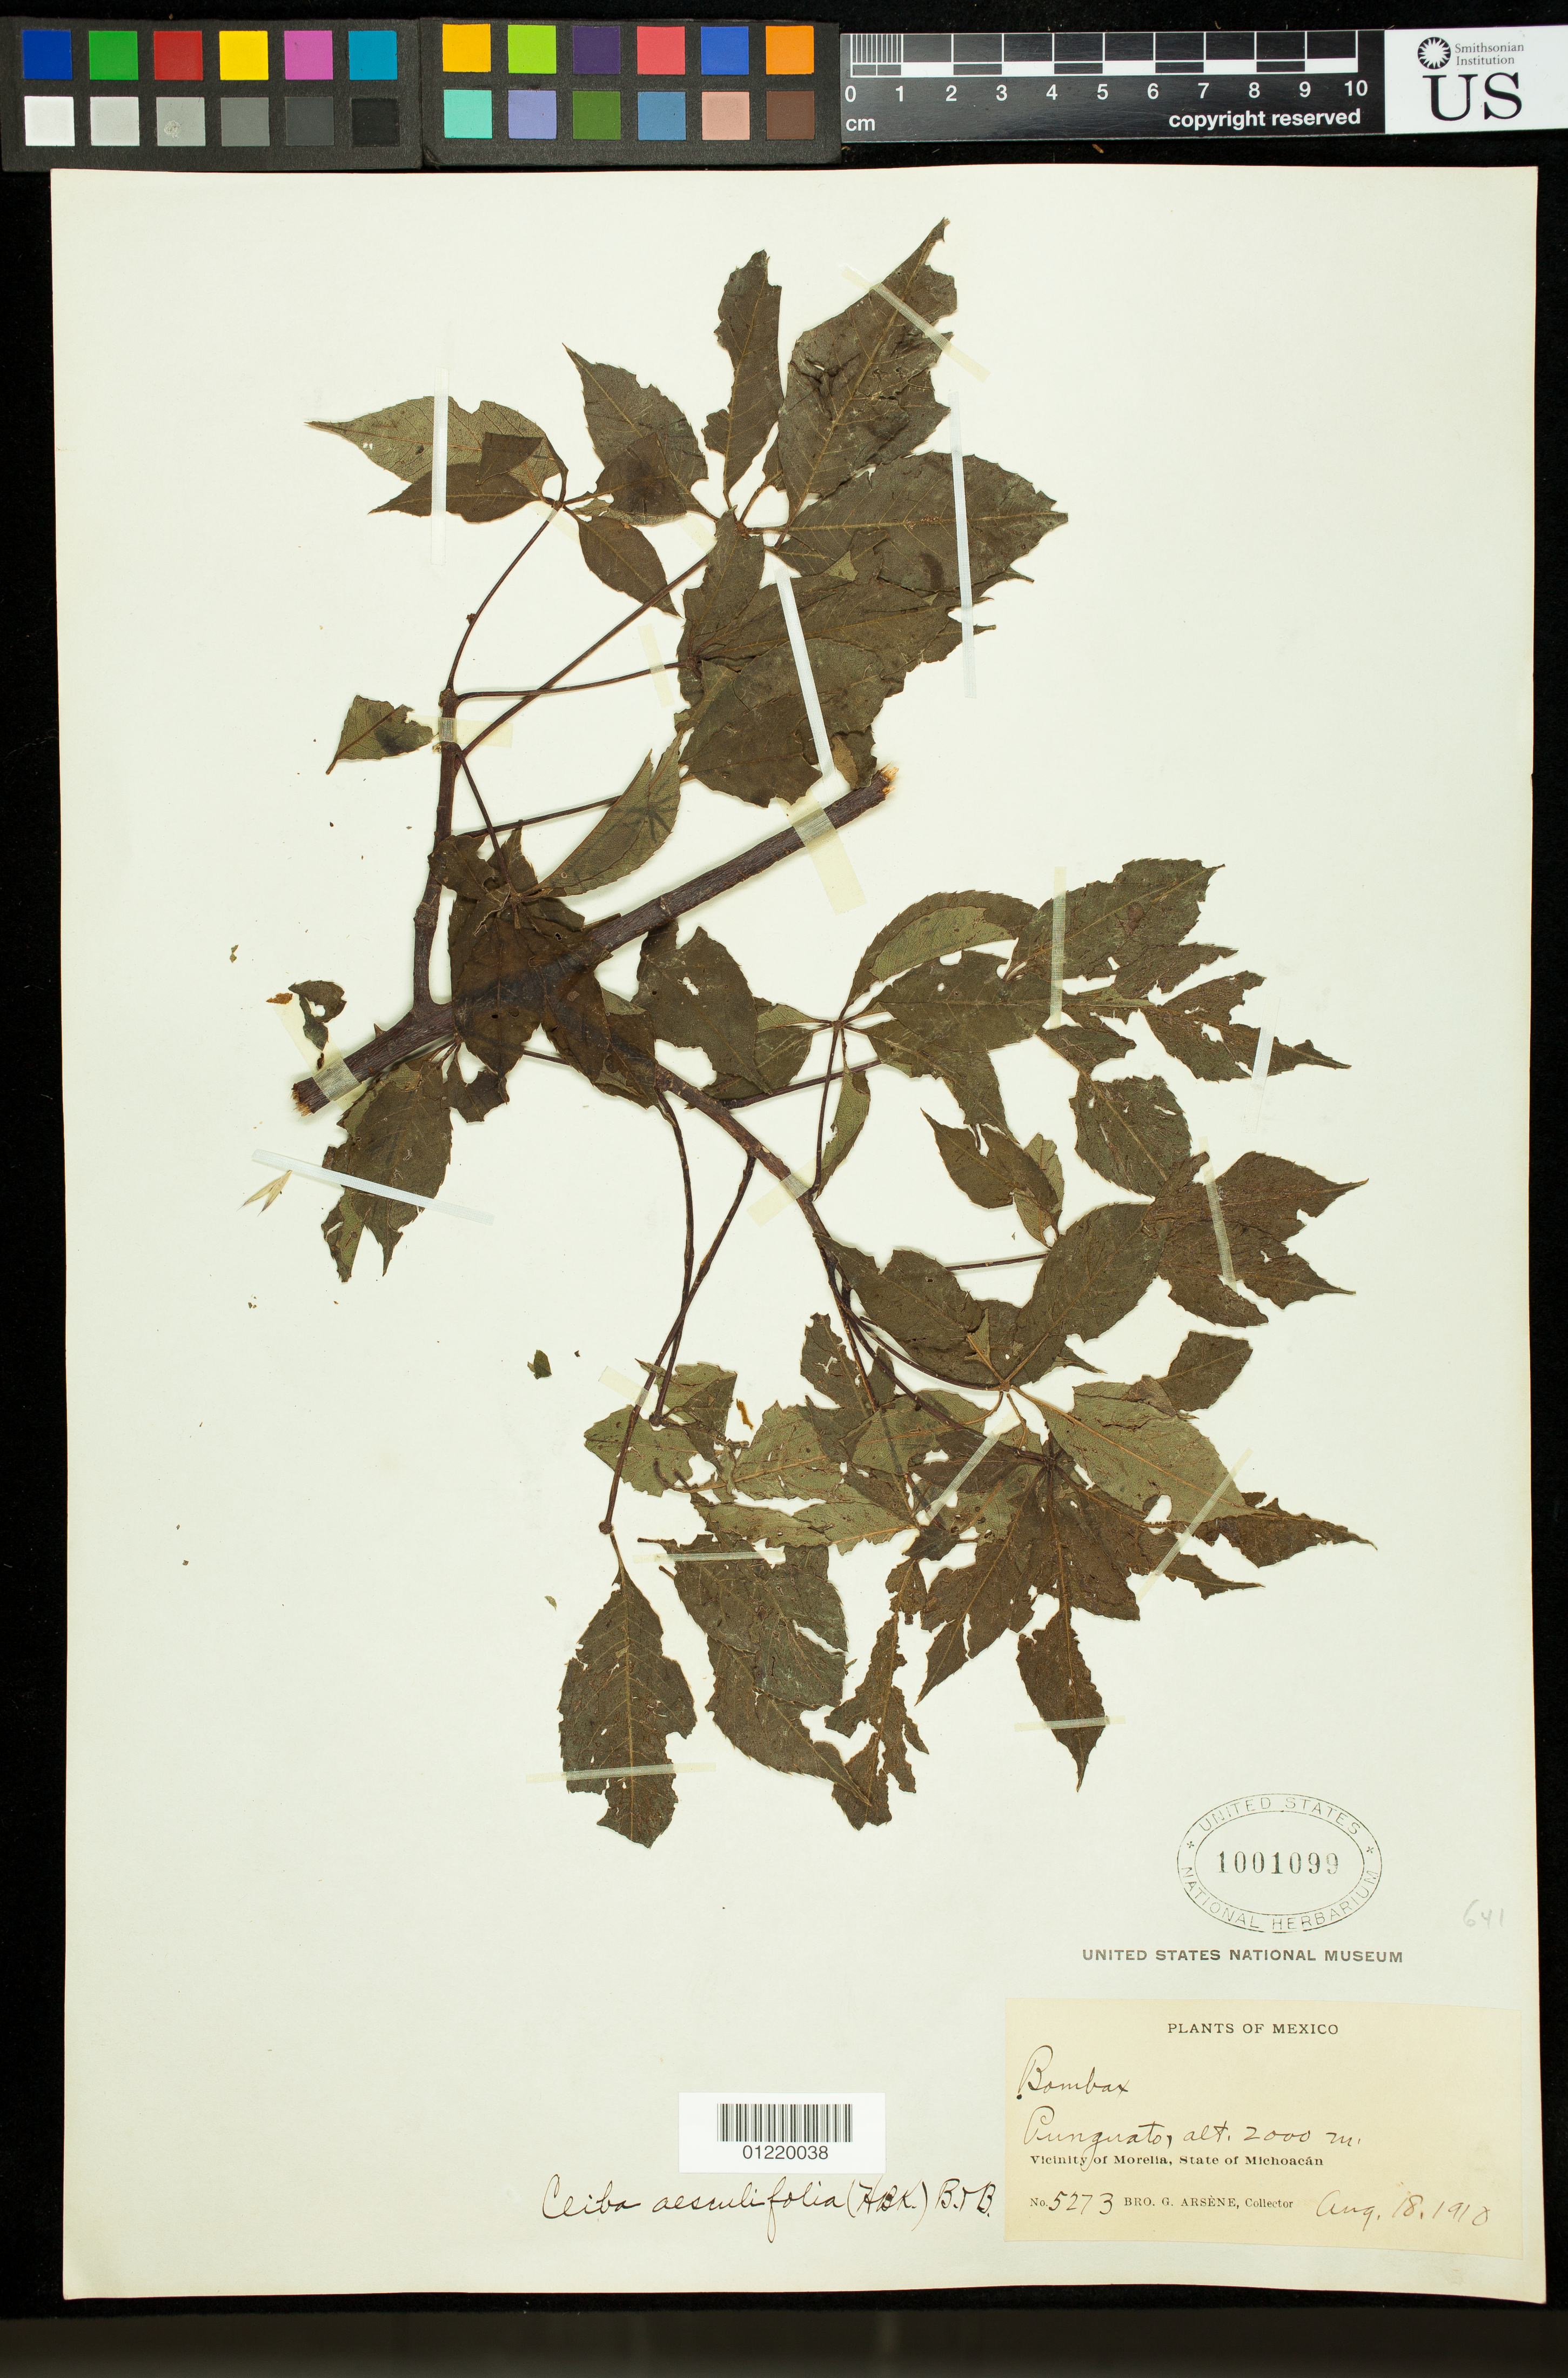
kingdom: Plantae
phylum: Tracheophyta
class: Magnoliopsida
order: Malvales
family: Malvaceae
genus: Ceiba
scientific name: Ceiba aesculifolia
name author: (Kunth) Britten & Baker f.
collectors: Bro. G. Arsène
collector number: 5273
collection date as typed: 8/18/1910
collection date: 1910-08-18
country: Mexico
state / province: Michoacán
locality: Punguato, vicinity of Morelia, State of Michoacan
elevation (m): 2000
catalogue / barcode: US 1001099